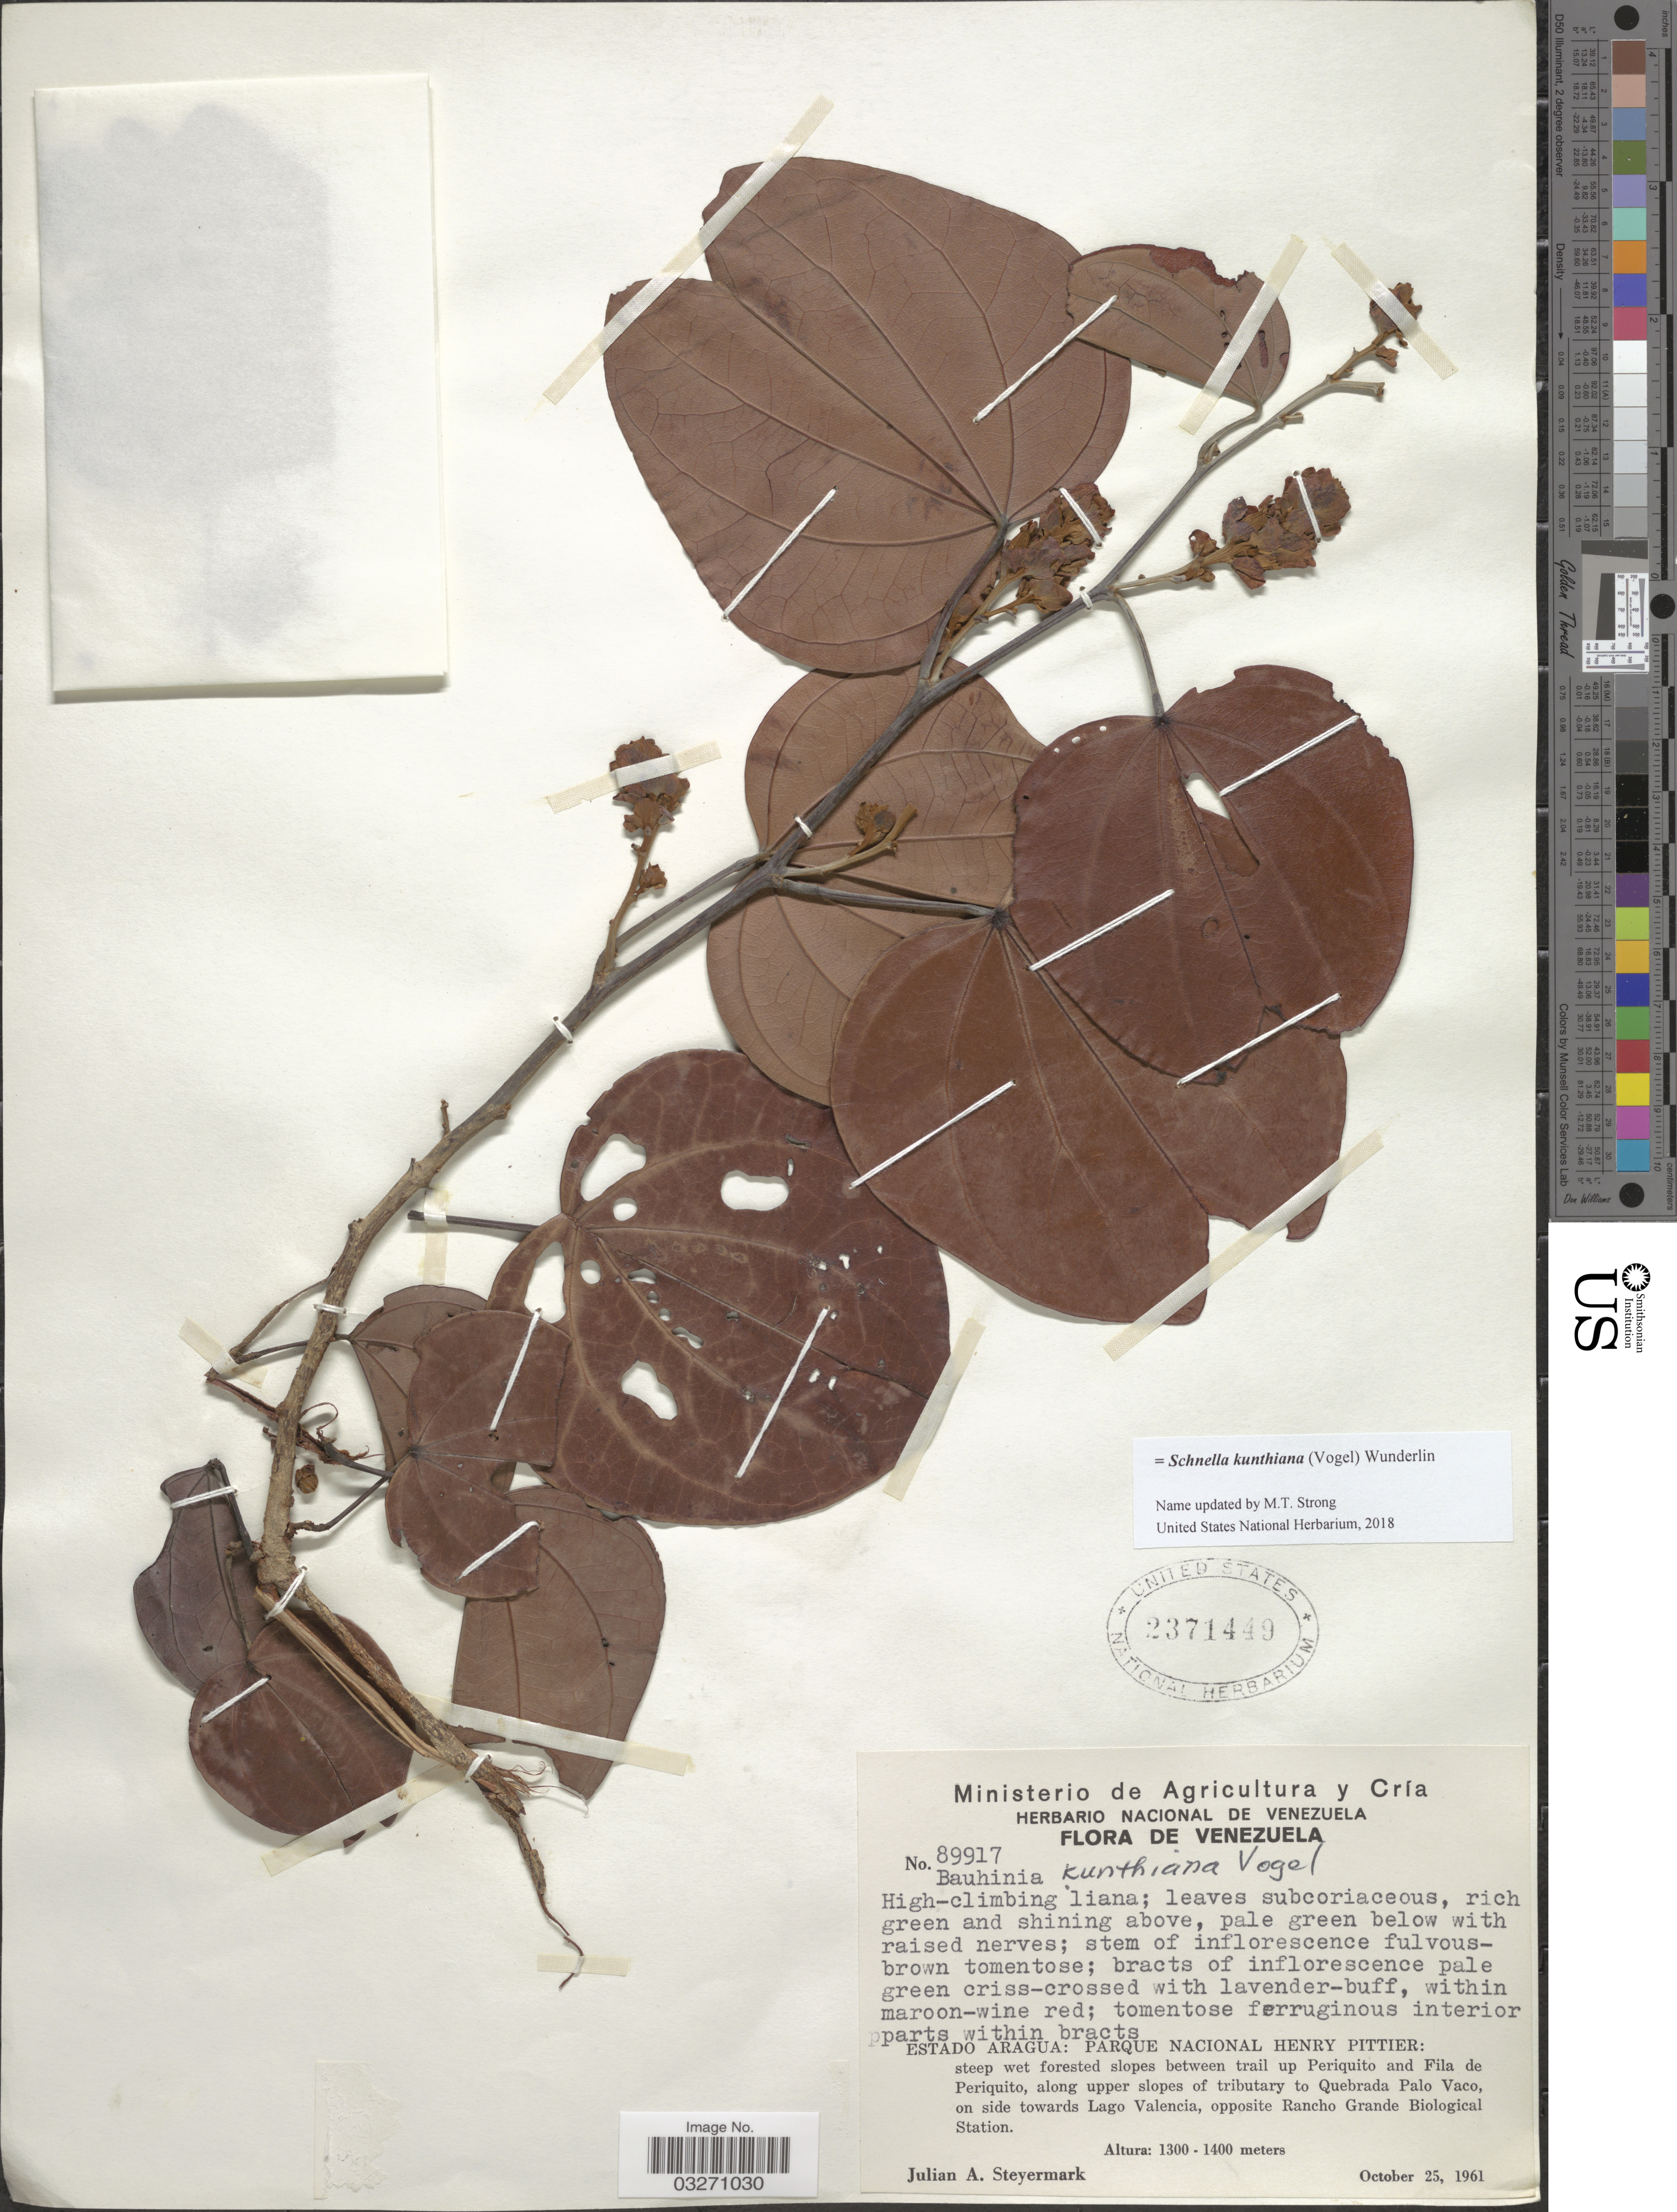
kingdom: Plantae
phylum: Tracheophyta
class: Magnoliopsida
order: Fabales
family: Fabaceae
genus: Schnella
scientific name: Schnella kunthiana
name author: (Vogel) Wunderlin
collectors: J. Steyermark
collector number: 89917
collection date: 1961-10-25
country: Venezuela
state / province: Aragua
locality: Parque Nacional Henry Pittier: steep wet forested slopes between trail up Periquito and Fila de Periquito, along upper slopes of tributary to Quebrada Palo Vaco, on side towards Lago Valencia, opposite Rancho Grande Biological Station.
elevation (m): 1300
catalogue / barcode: US 2371449